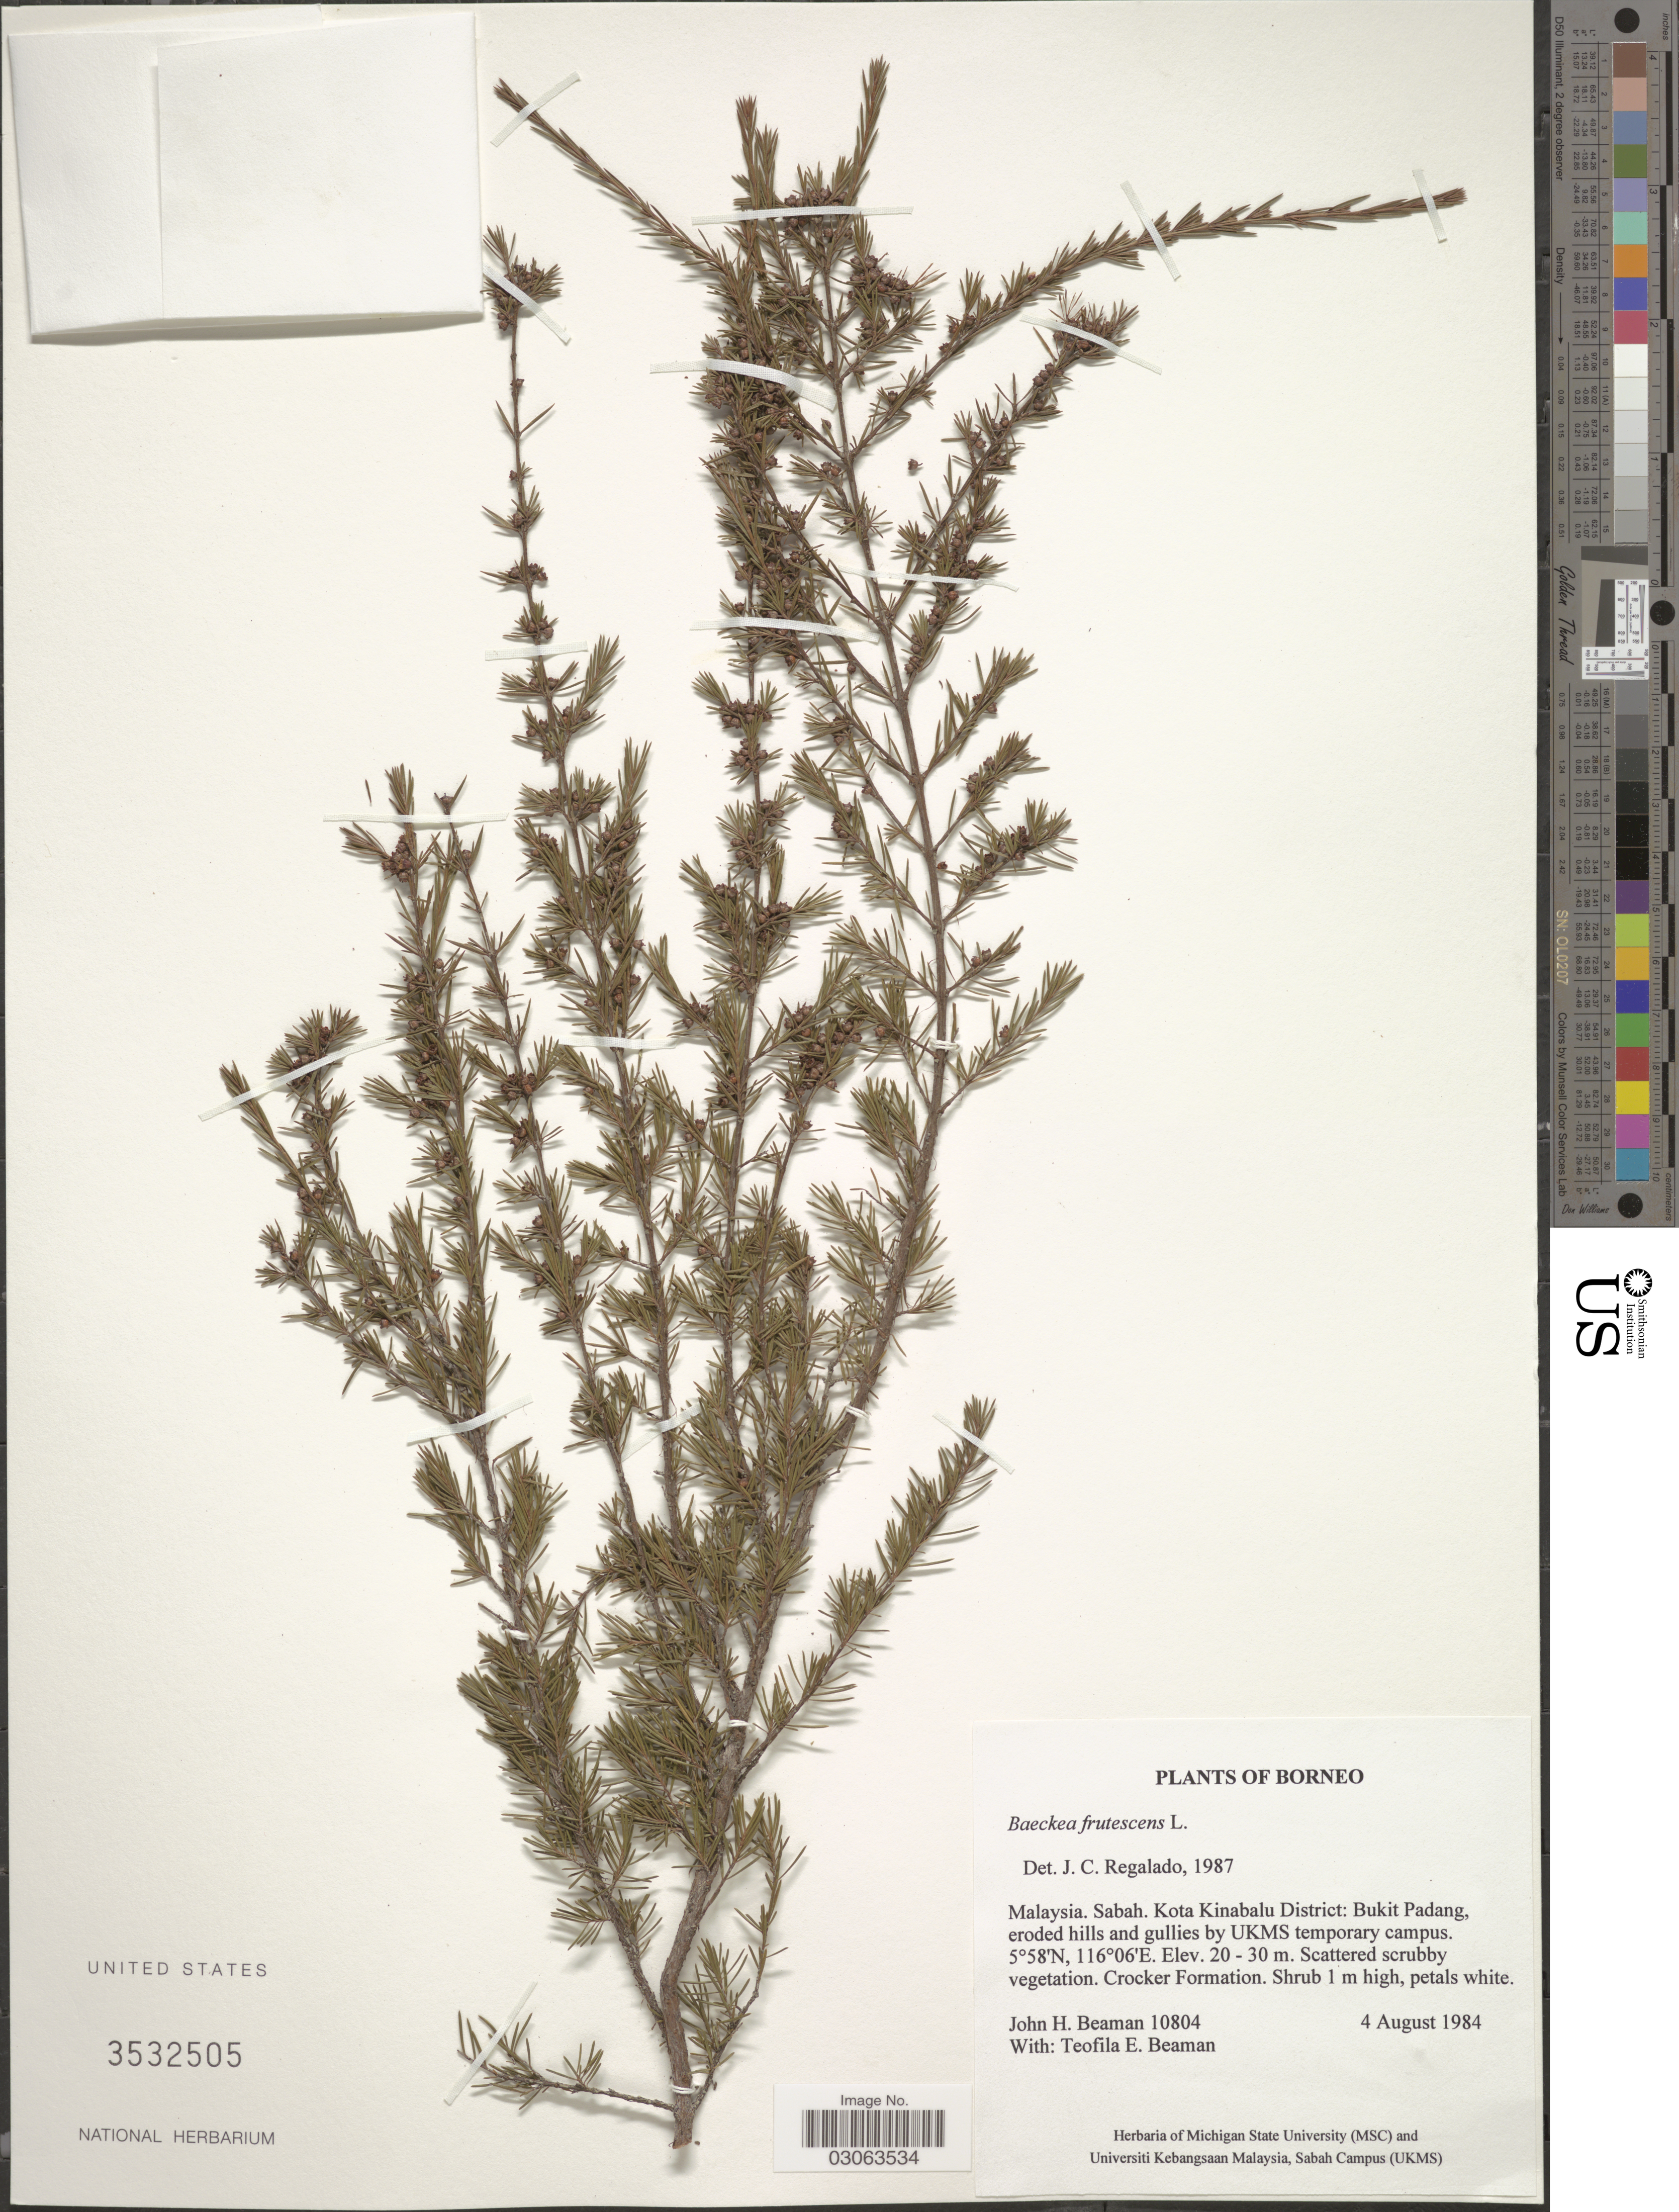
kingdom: Plantae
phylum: Tracheophyta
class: Magnoliopsida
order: Myrtales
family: Myrtaceae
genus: Baeckea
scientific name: Baeckea frutescens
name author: L.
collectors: J. H. Beaman & T. Beaman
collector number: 10804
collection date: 1984-08-04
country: Malaysia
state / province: Sabah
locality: Kota Kinabalu District: Bukit Padang, eroded hills and gullies by UKMS temporary campus.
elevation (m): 20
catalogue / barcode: US 3532505